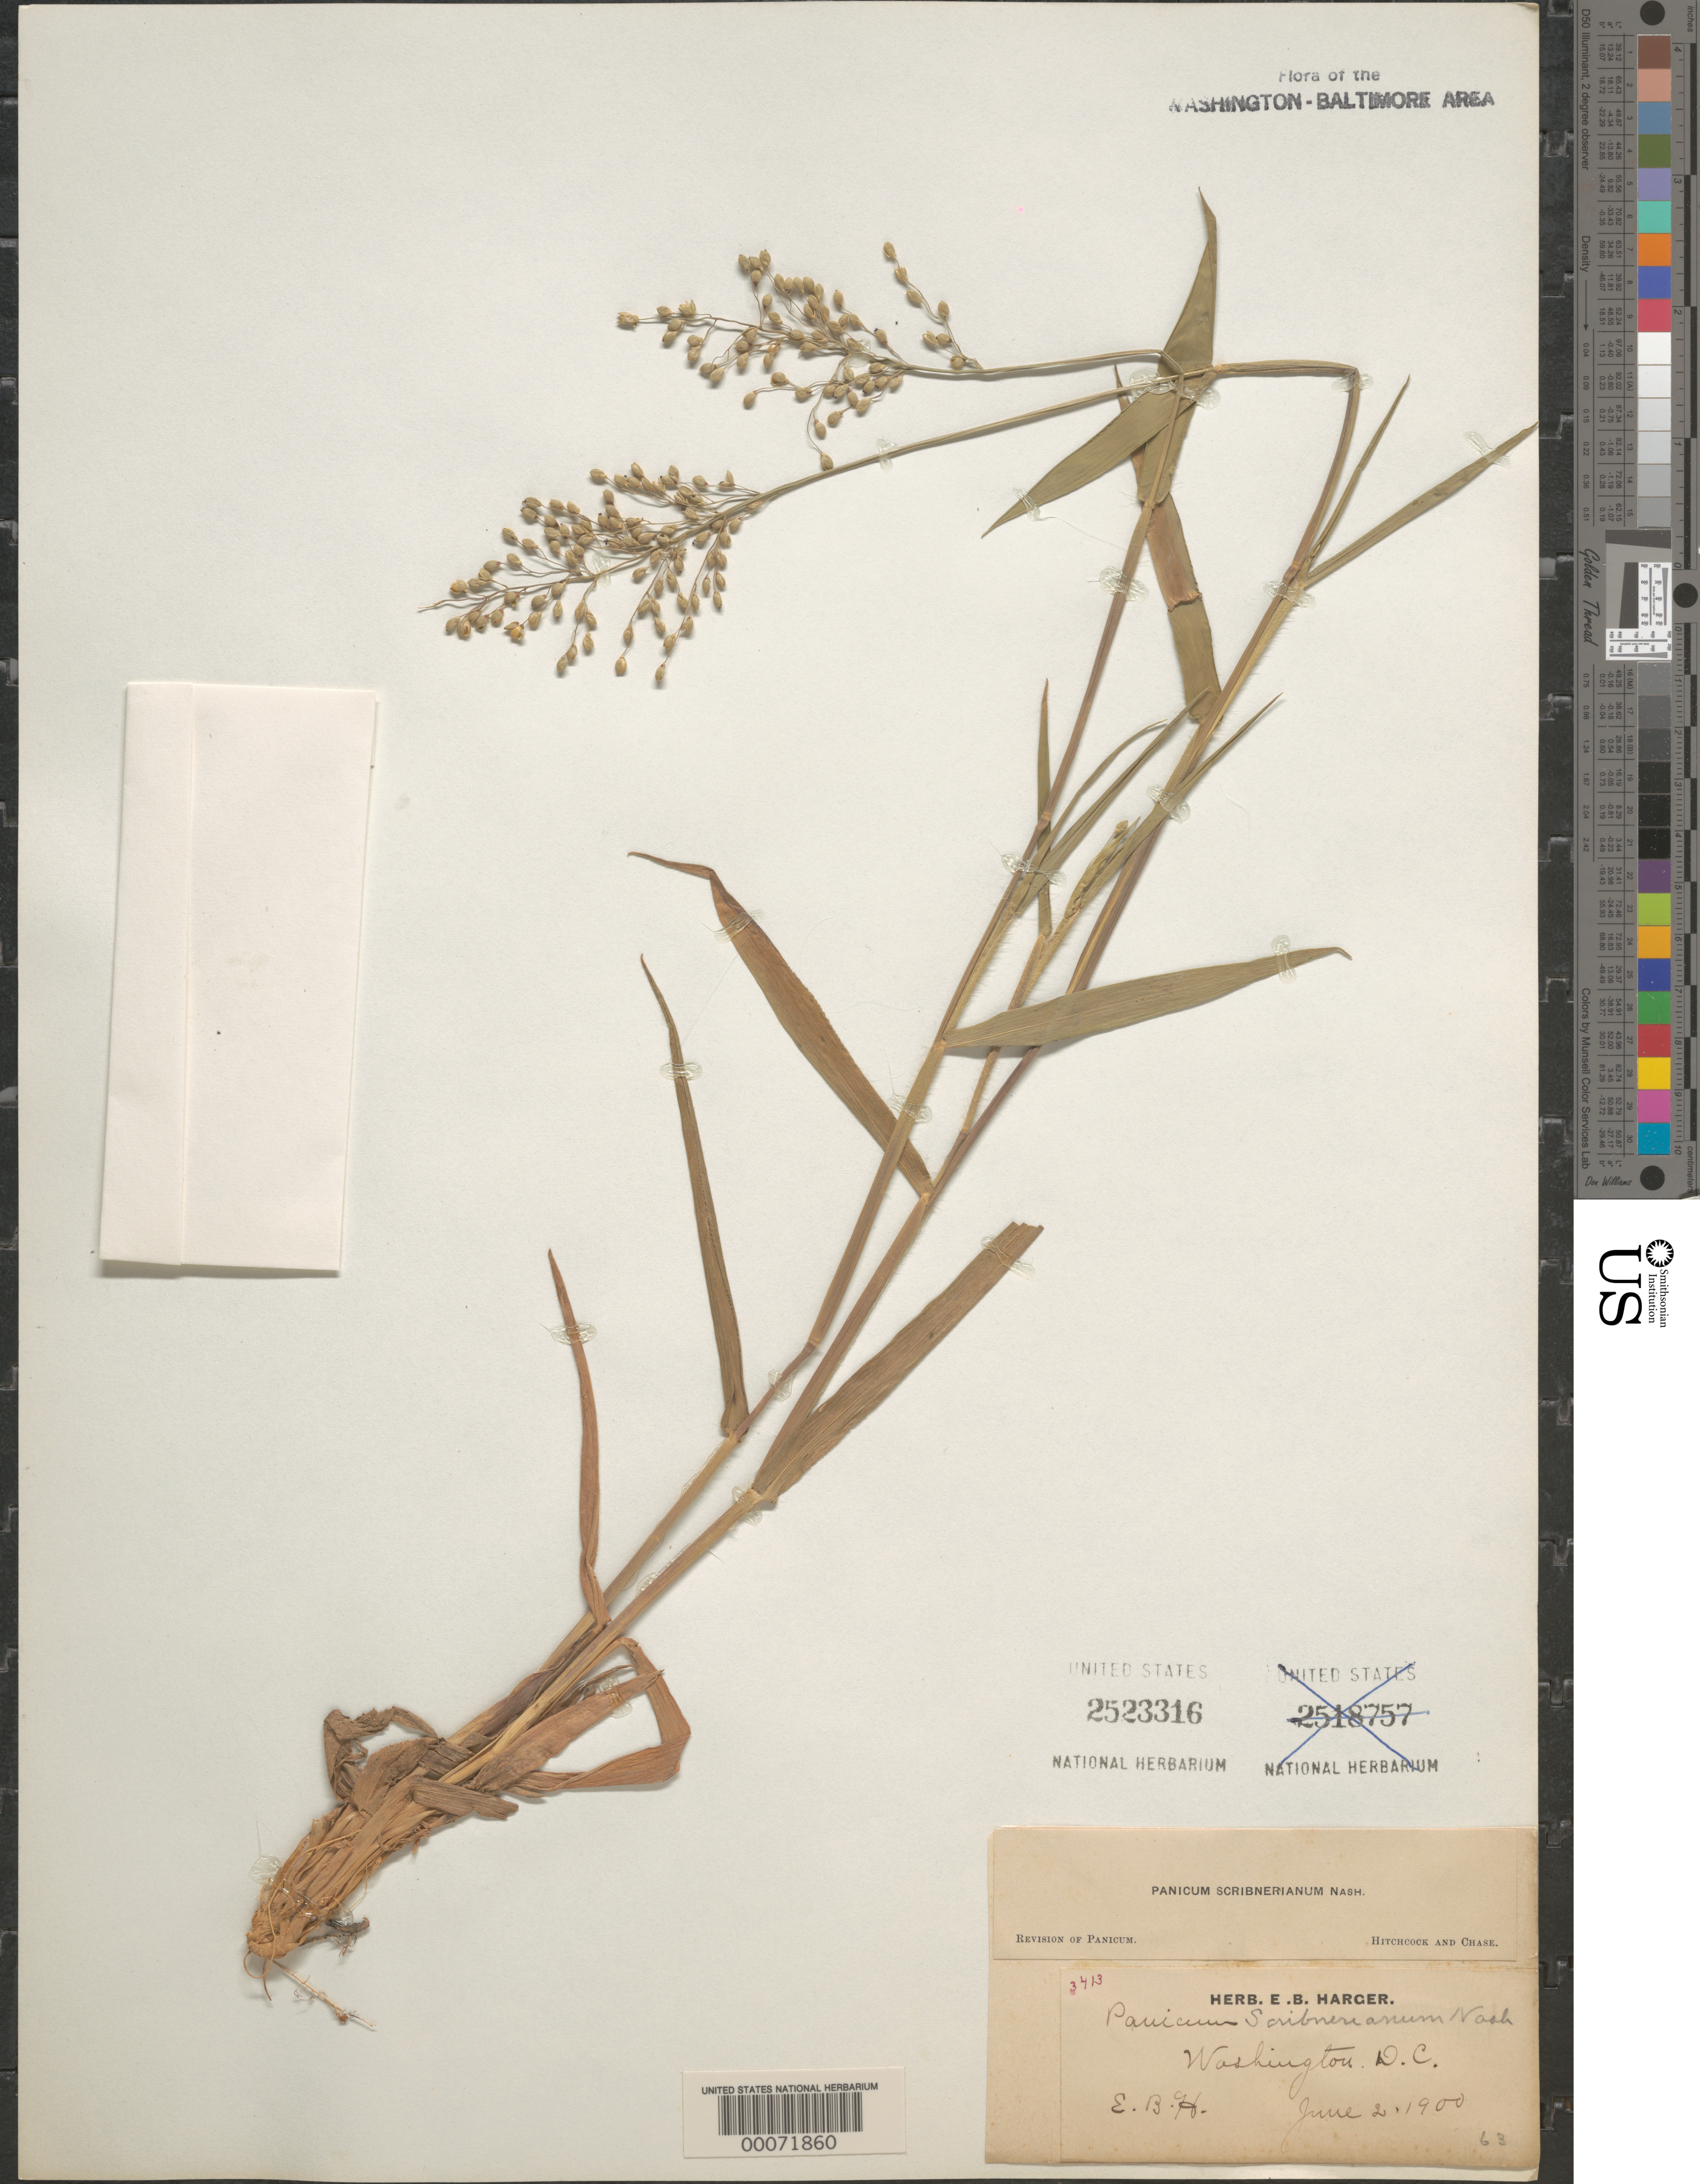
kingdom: Plantae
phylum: Tracheophyta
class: Liliopsida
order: Poales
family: Poaceae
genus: Dichanthelium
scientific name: Dichanthelium oligosanthes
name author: (Schult.) Gould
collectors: E. B. Harger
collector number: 3413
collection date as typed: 02 Jan 1900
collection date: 1900-01-02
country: United States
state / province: District of Columbia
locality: Washington, DC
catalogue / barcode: US 2523316